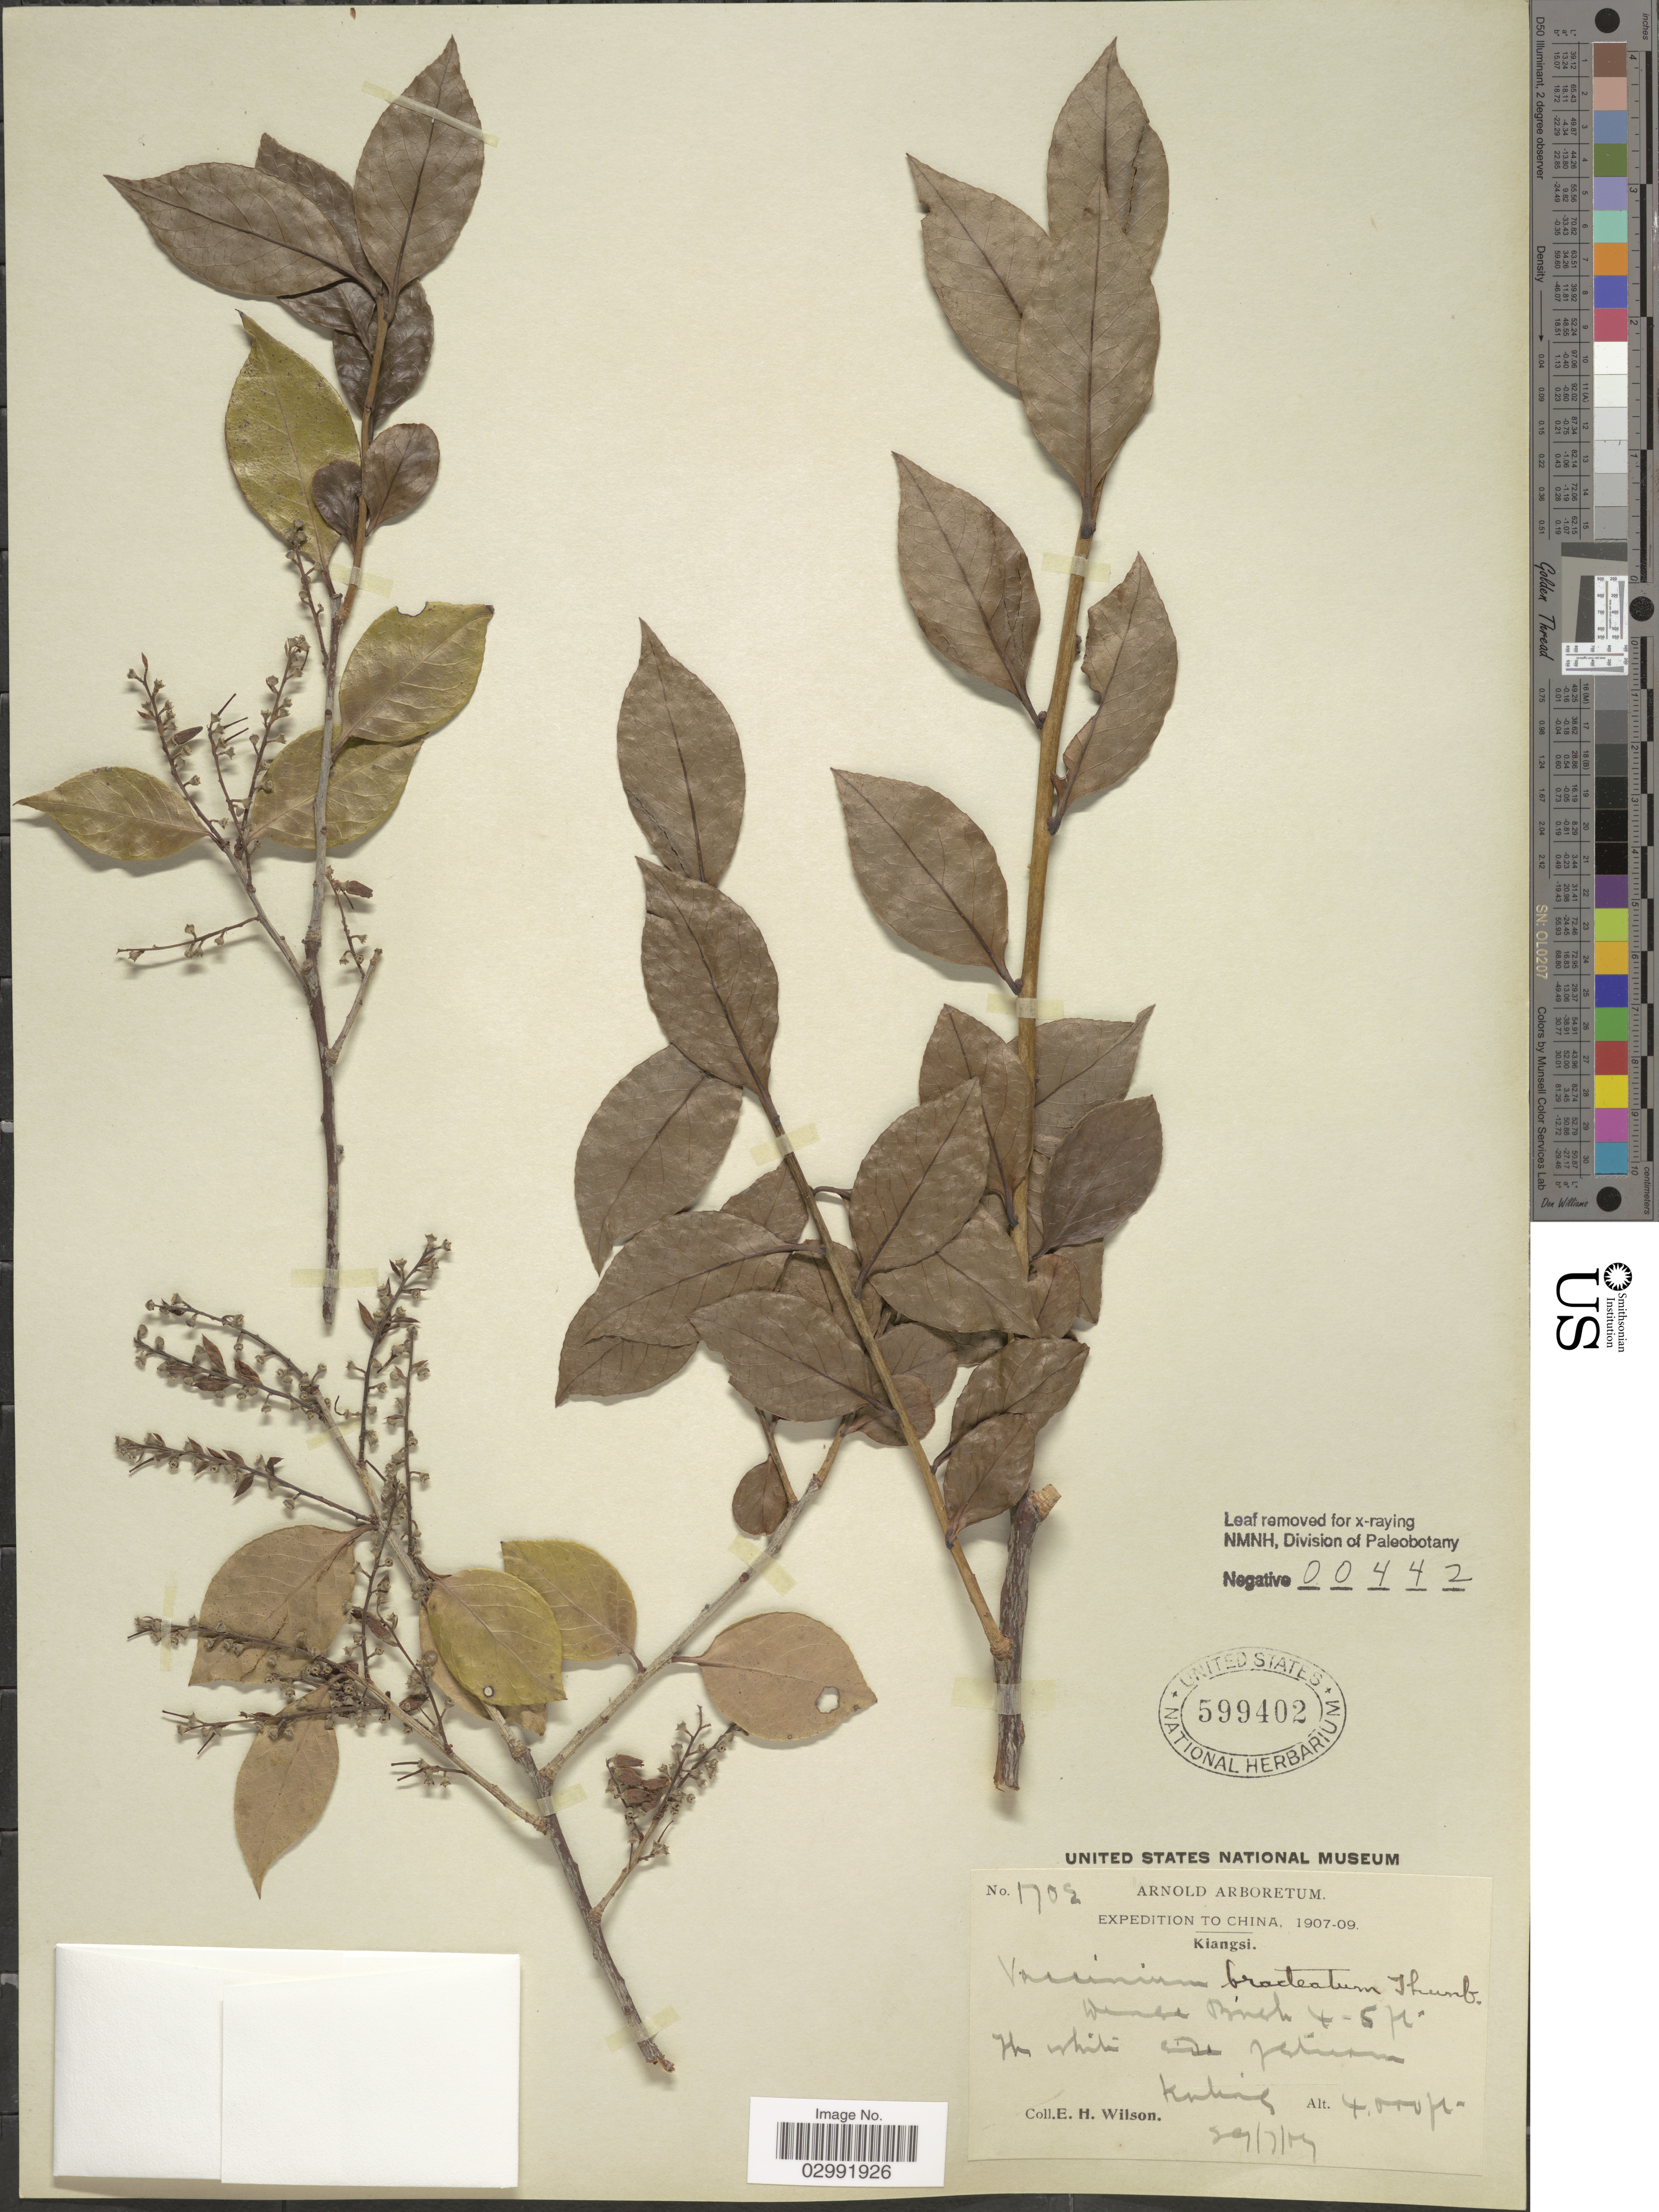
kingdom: Plantae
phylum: Tracheophyta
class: Magnoliopsida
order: Ericales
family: Ericaceae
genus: Vaccinium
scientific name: Vaccinium bracteatum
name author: Thunb.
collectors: E. Wilson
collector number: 1702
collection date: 1907-07-29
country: China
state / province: Jiangxi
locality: Kiangsi. Kuling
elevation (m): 1219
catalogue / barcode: US 599402